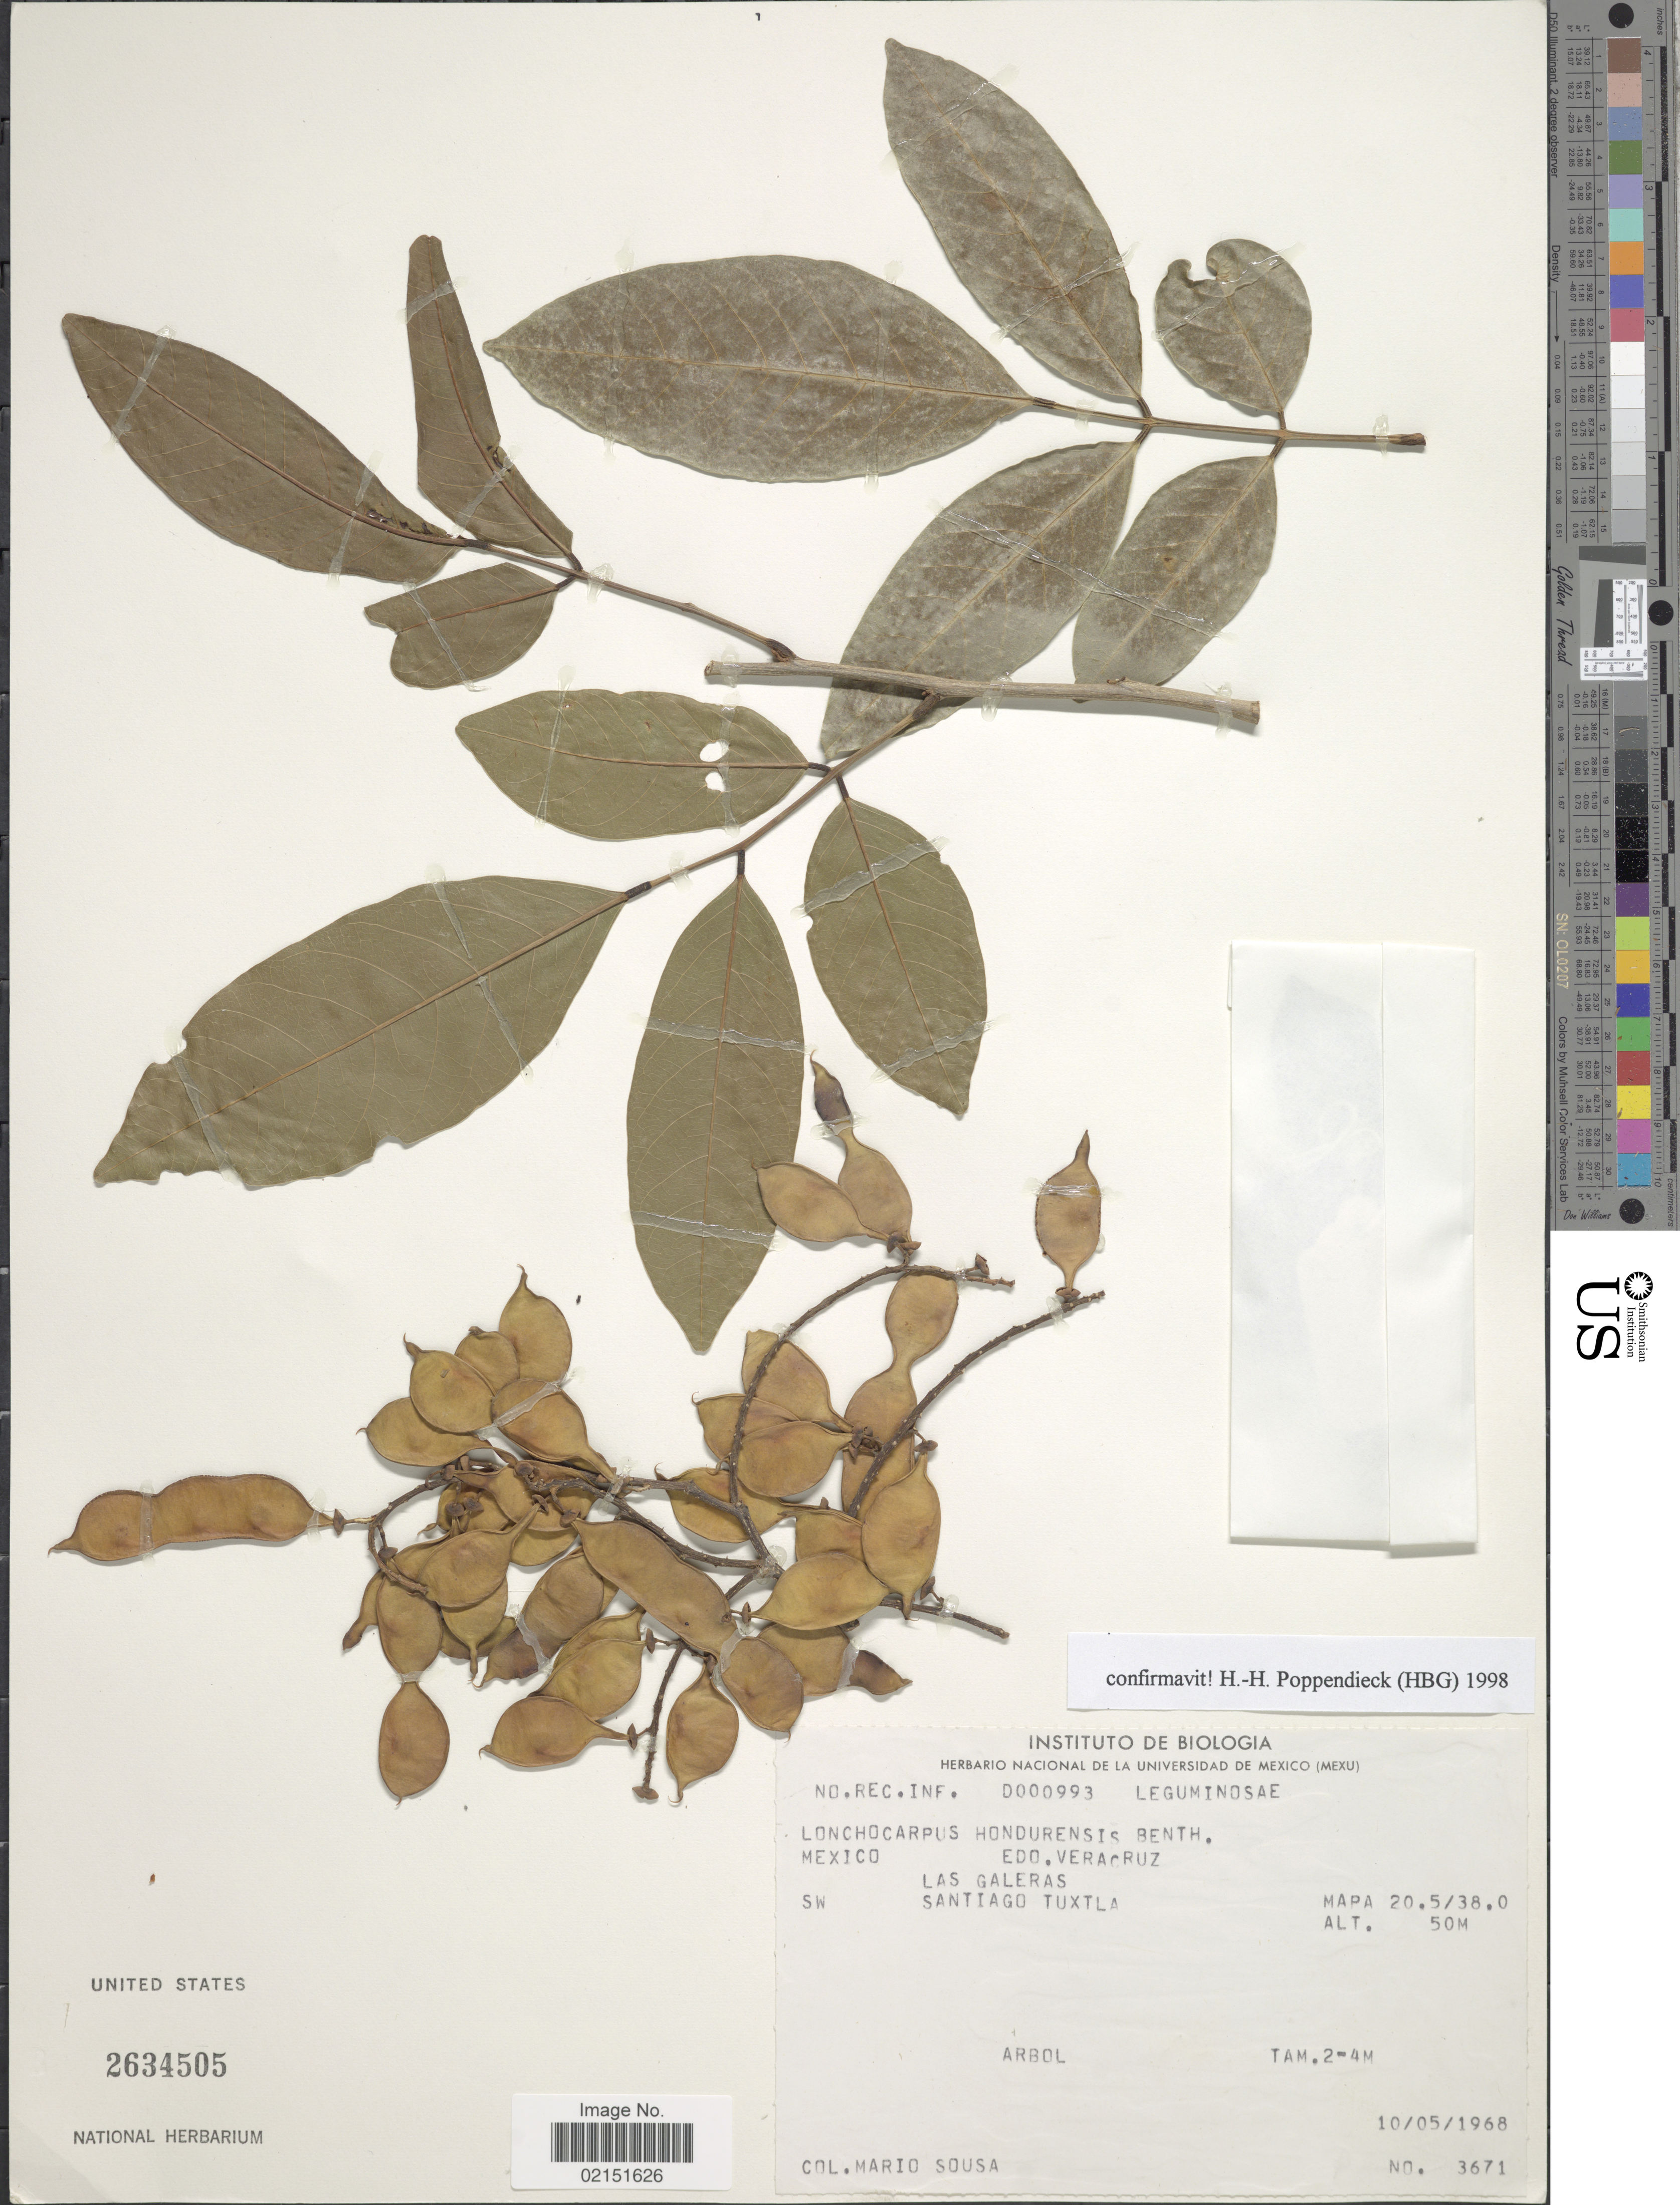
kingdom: Plantae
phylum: Tracheophyta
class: Magnoliopsida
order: Fabales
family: Fabaceae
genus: Lonchocarpus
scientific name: Lonchocarpus hondurensis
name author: Benth.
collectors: M. Sousa S.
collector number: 3671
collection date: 1968-05-10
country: Mexico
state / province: Veracruz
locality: Mexico. Edo. Veracruz. Las Galeras. SW. Santiago Tuxtla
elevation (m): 50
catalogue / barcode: US 2634505